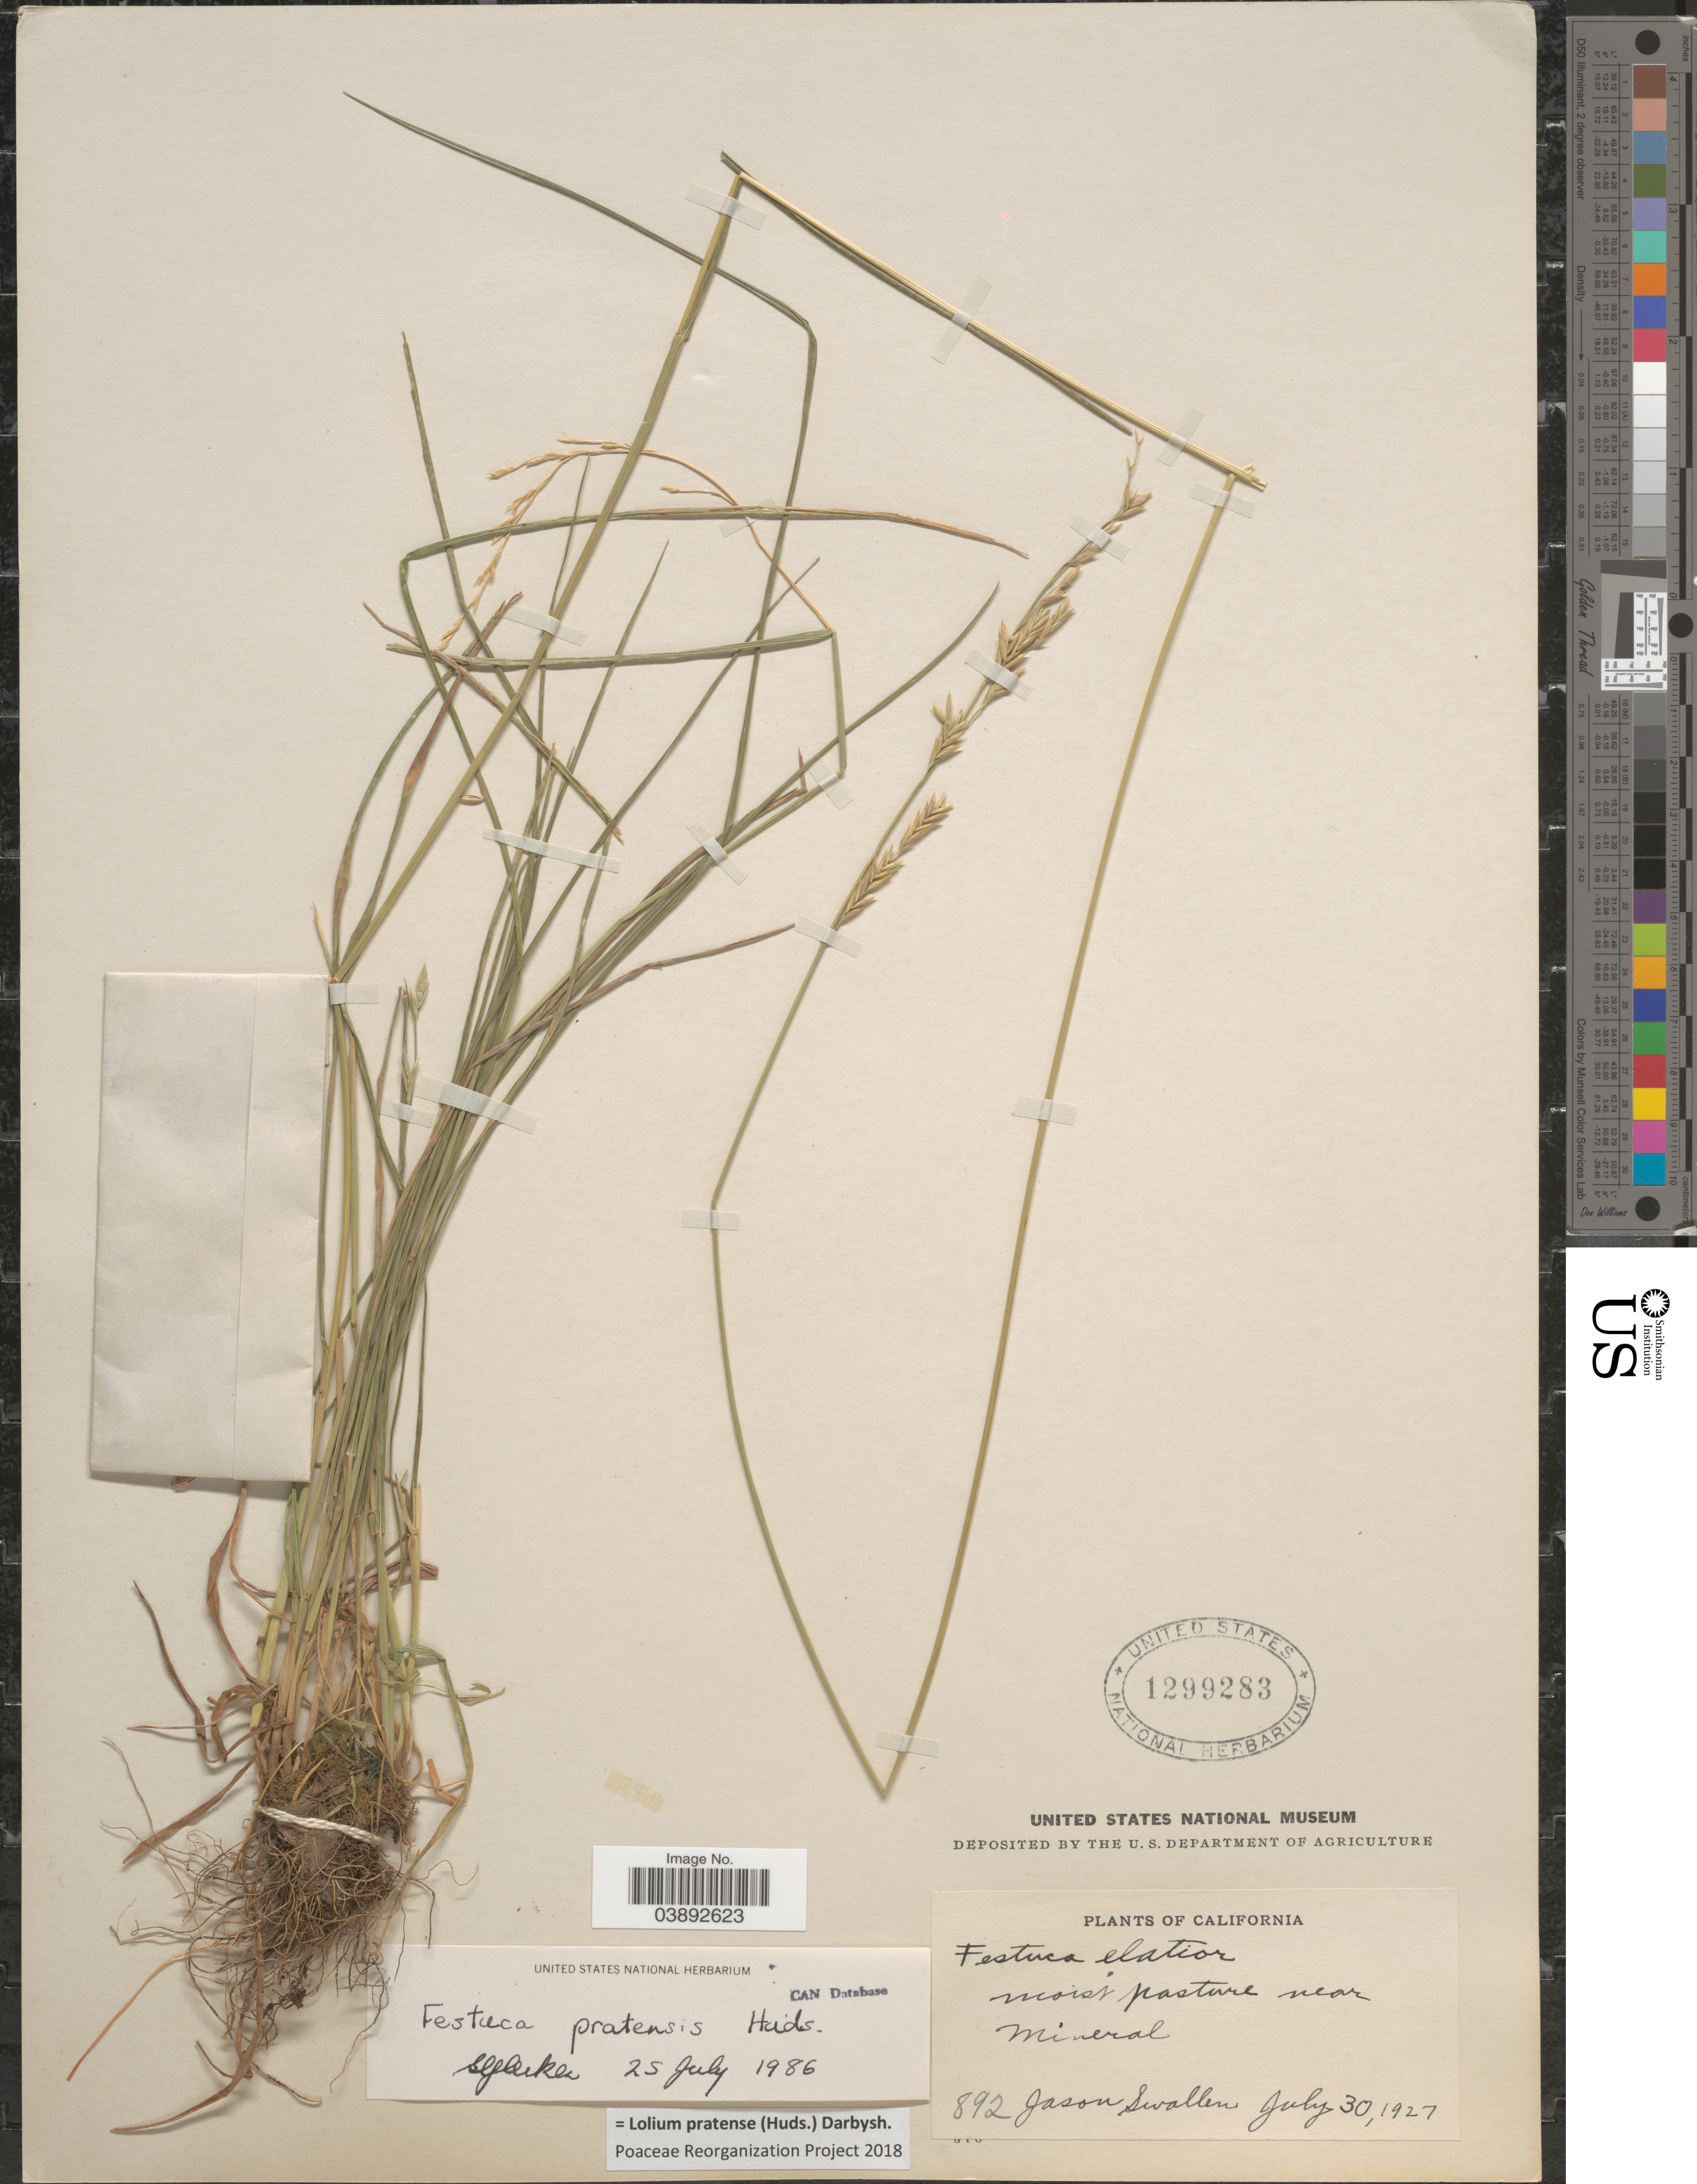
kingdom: Plantae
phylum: Tracheophyta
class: Liliopsida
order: Poales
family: Poaceae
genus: Lolium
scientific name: Lolium pratense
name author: (Huds.) Darbysh.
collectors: J. R. Swallen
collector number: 892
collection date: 1927-07-30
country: United States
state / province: California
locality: Moist pasture near Mineral.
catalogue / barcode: US 1299283